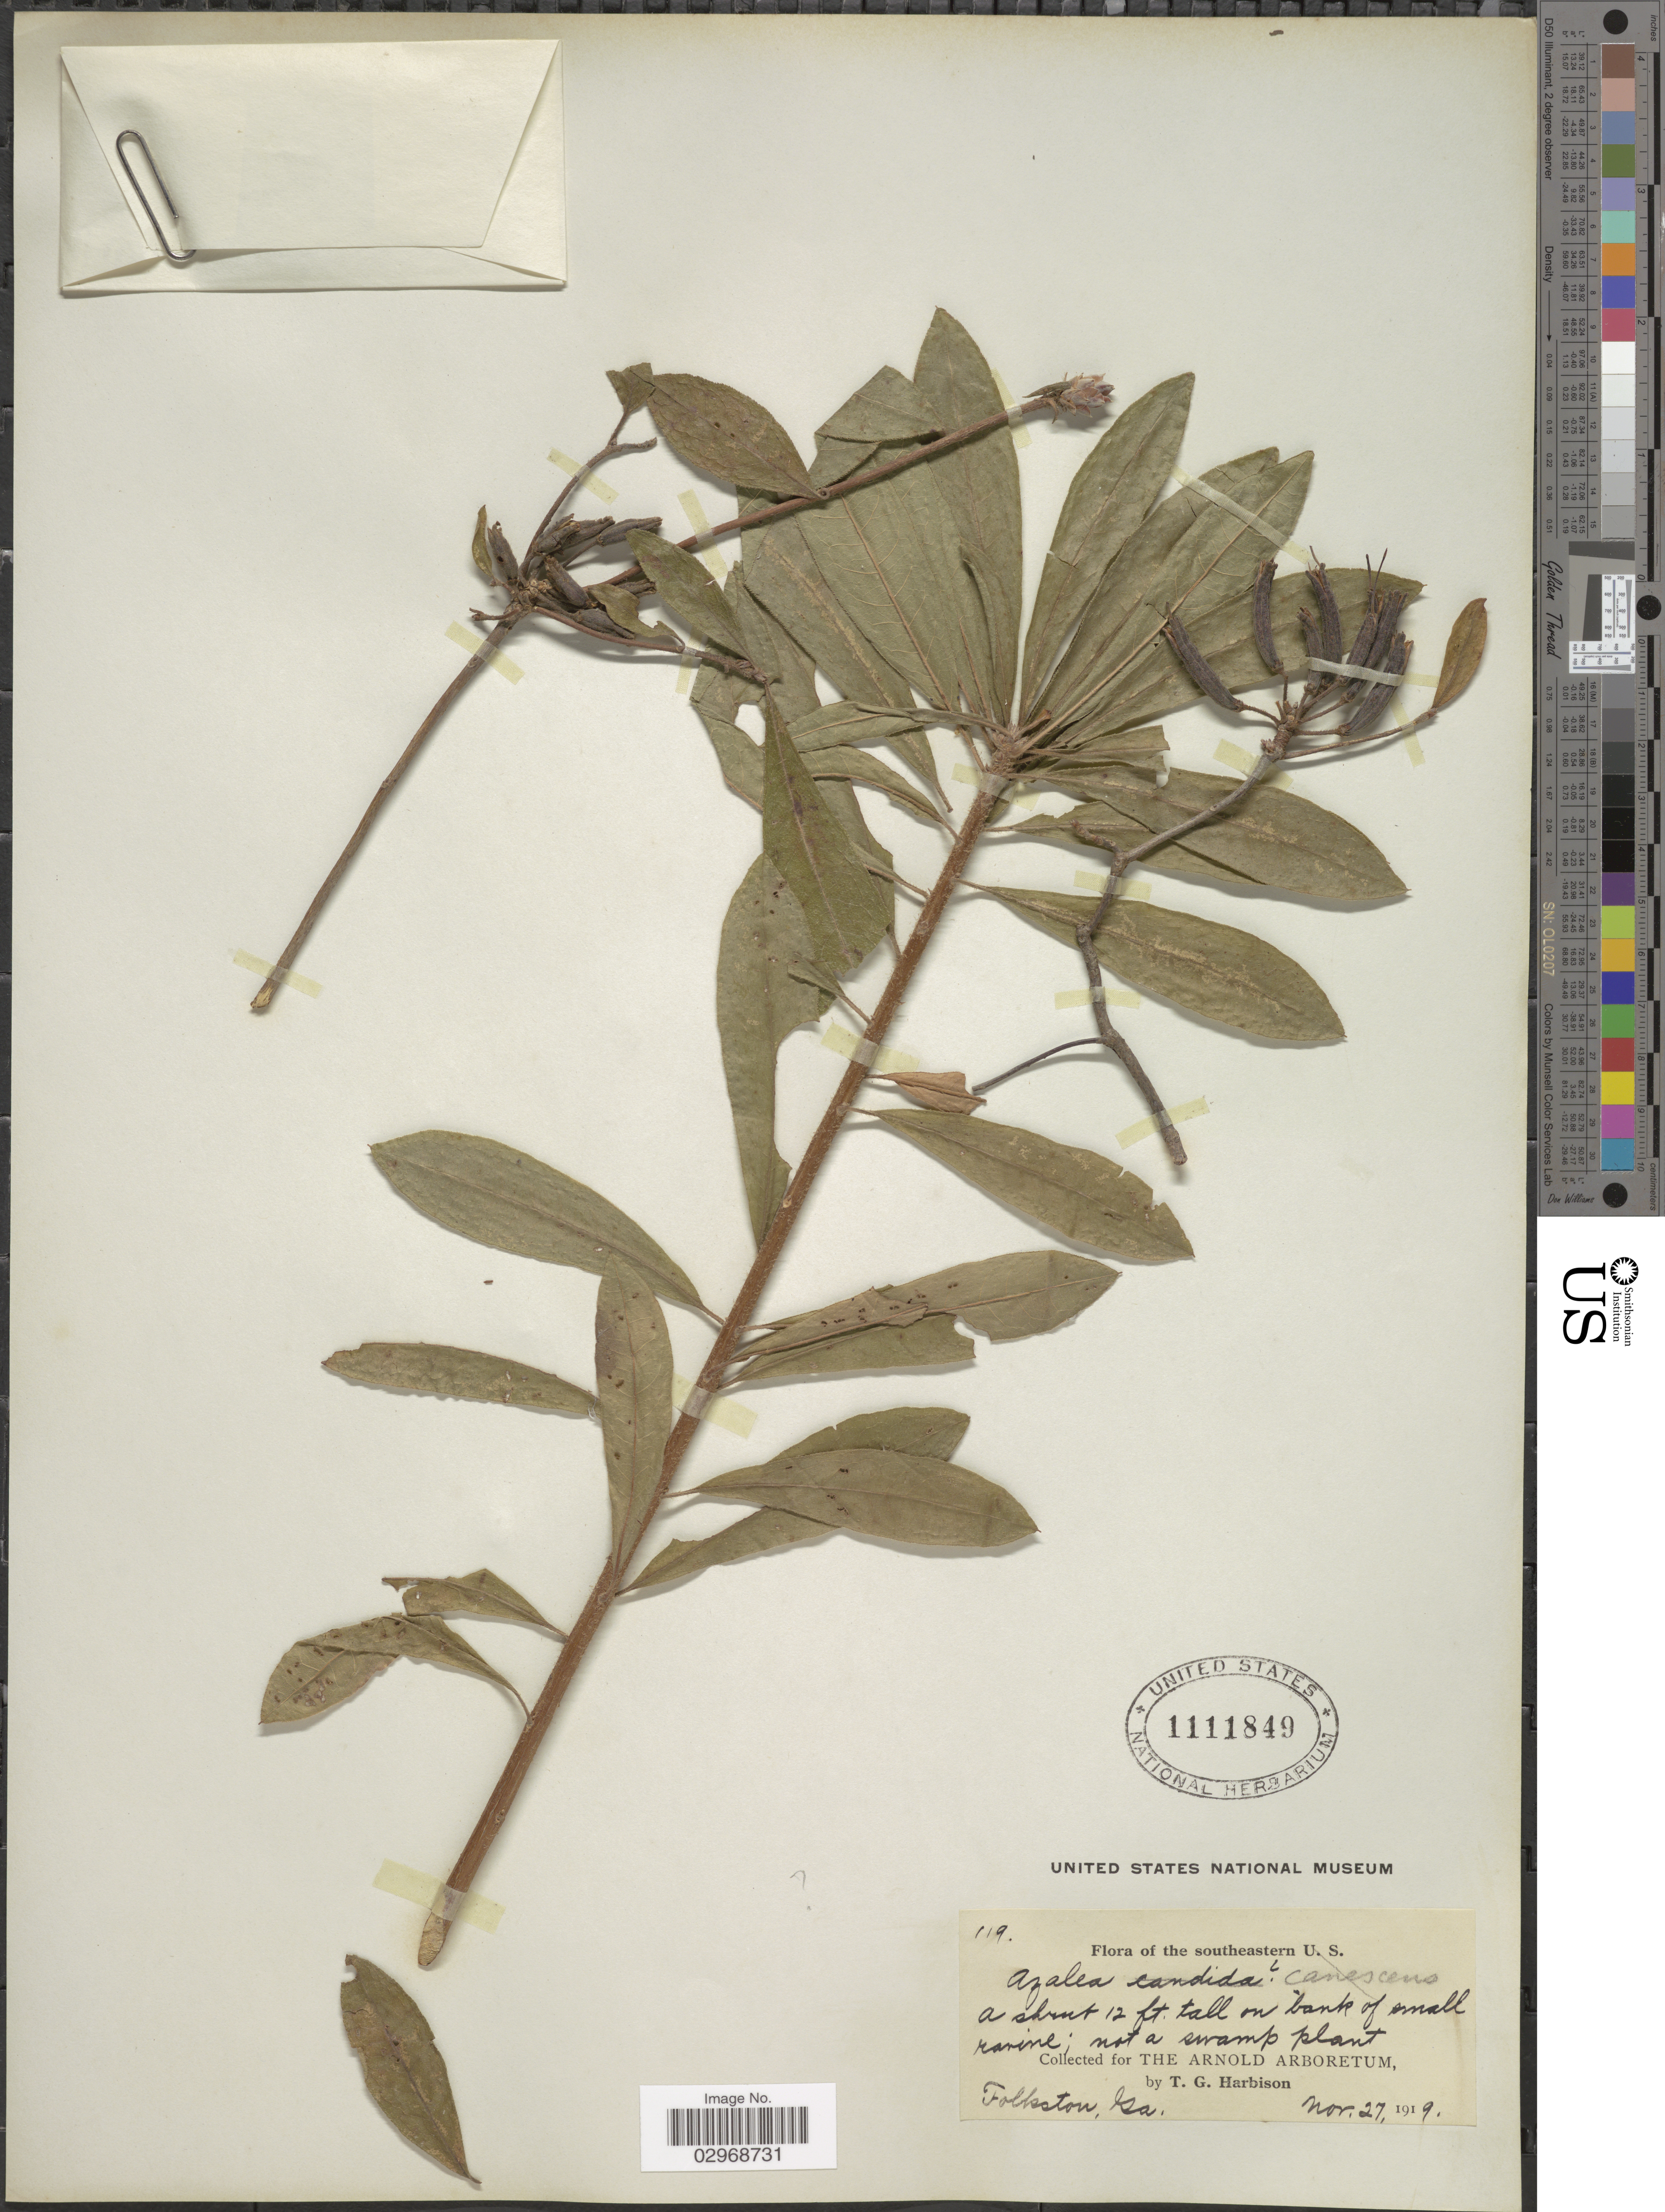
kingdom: Plantae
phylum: Tracheophyta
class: Magnoliopsida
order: Ericales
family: Ericaceae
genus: Rhododendron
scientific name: Rhododendron sp.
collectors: T. Harbison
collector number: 119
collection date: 1919-11-27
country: United States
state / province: Georgia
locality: The Southeastern, U.S., Folkston.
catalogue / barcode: US 1111849